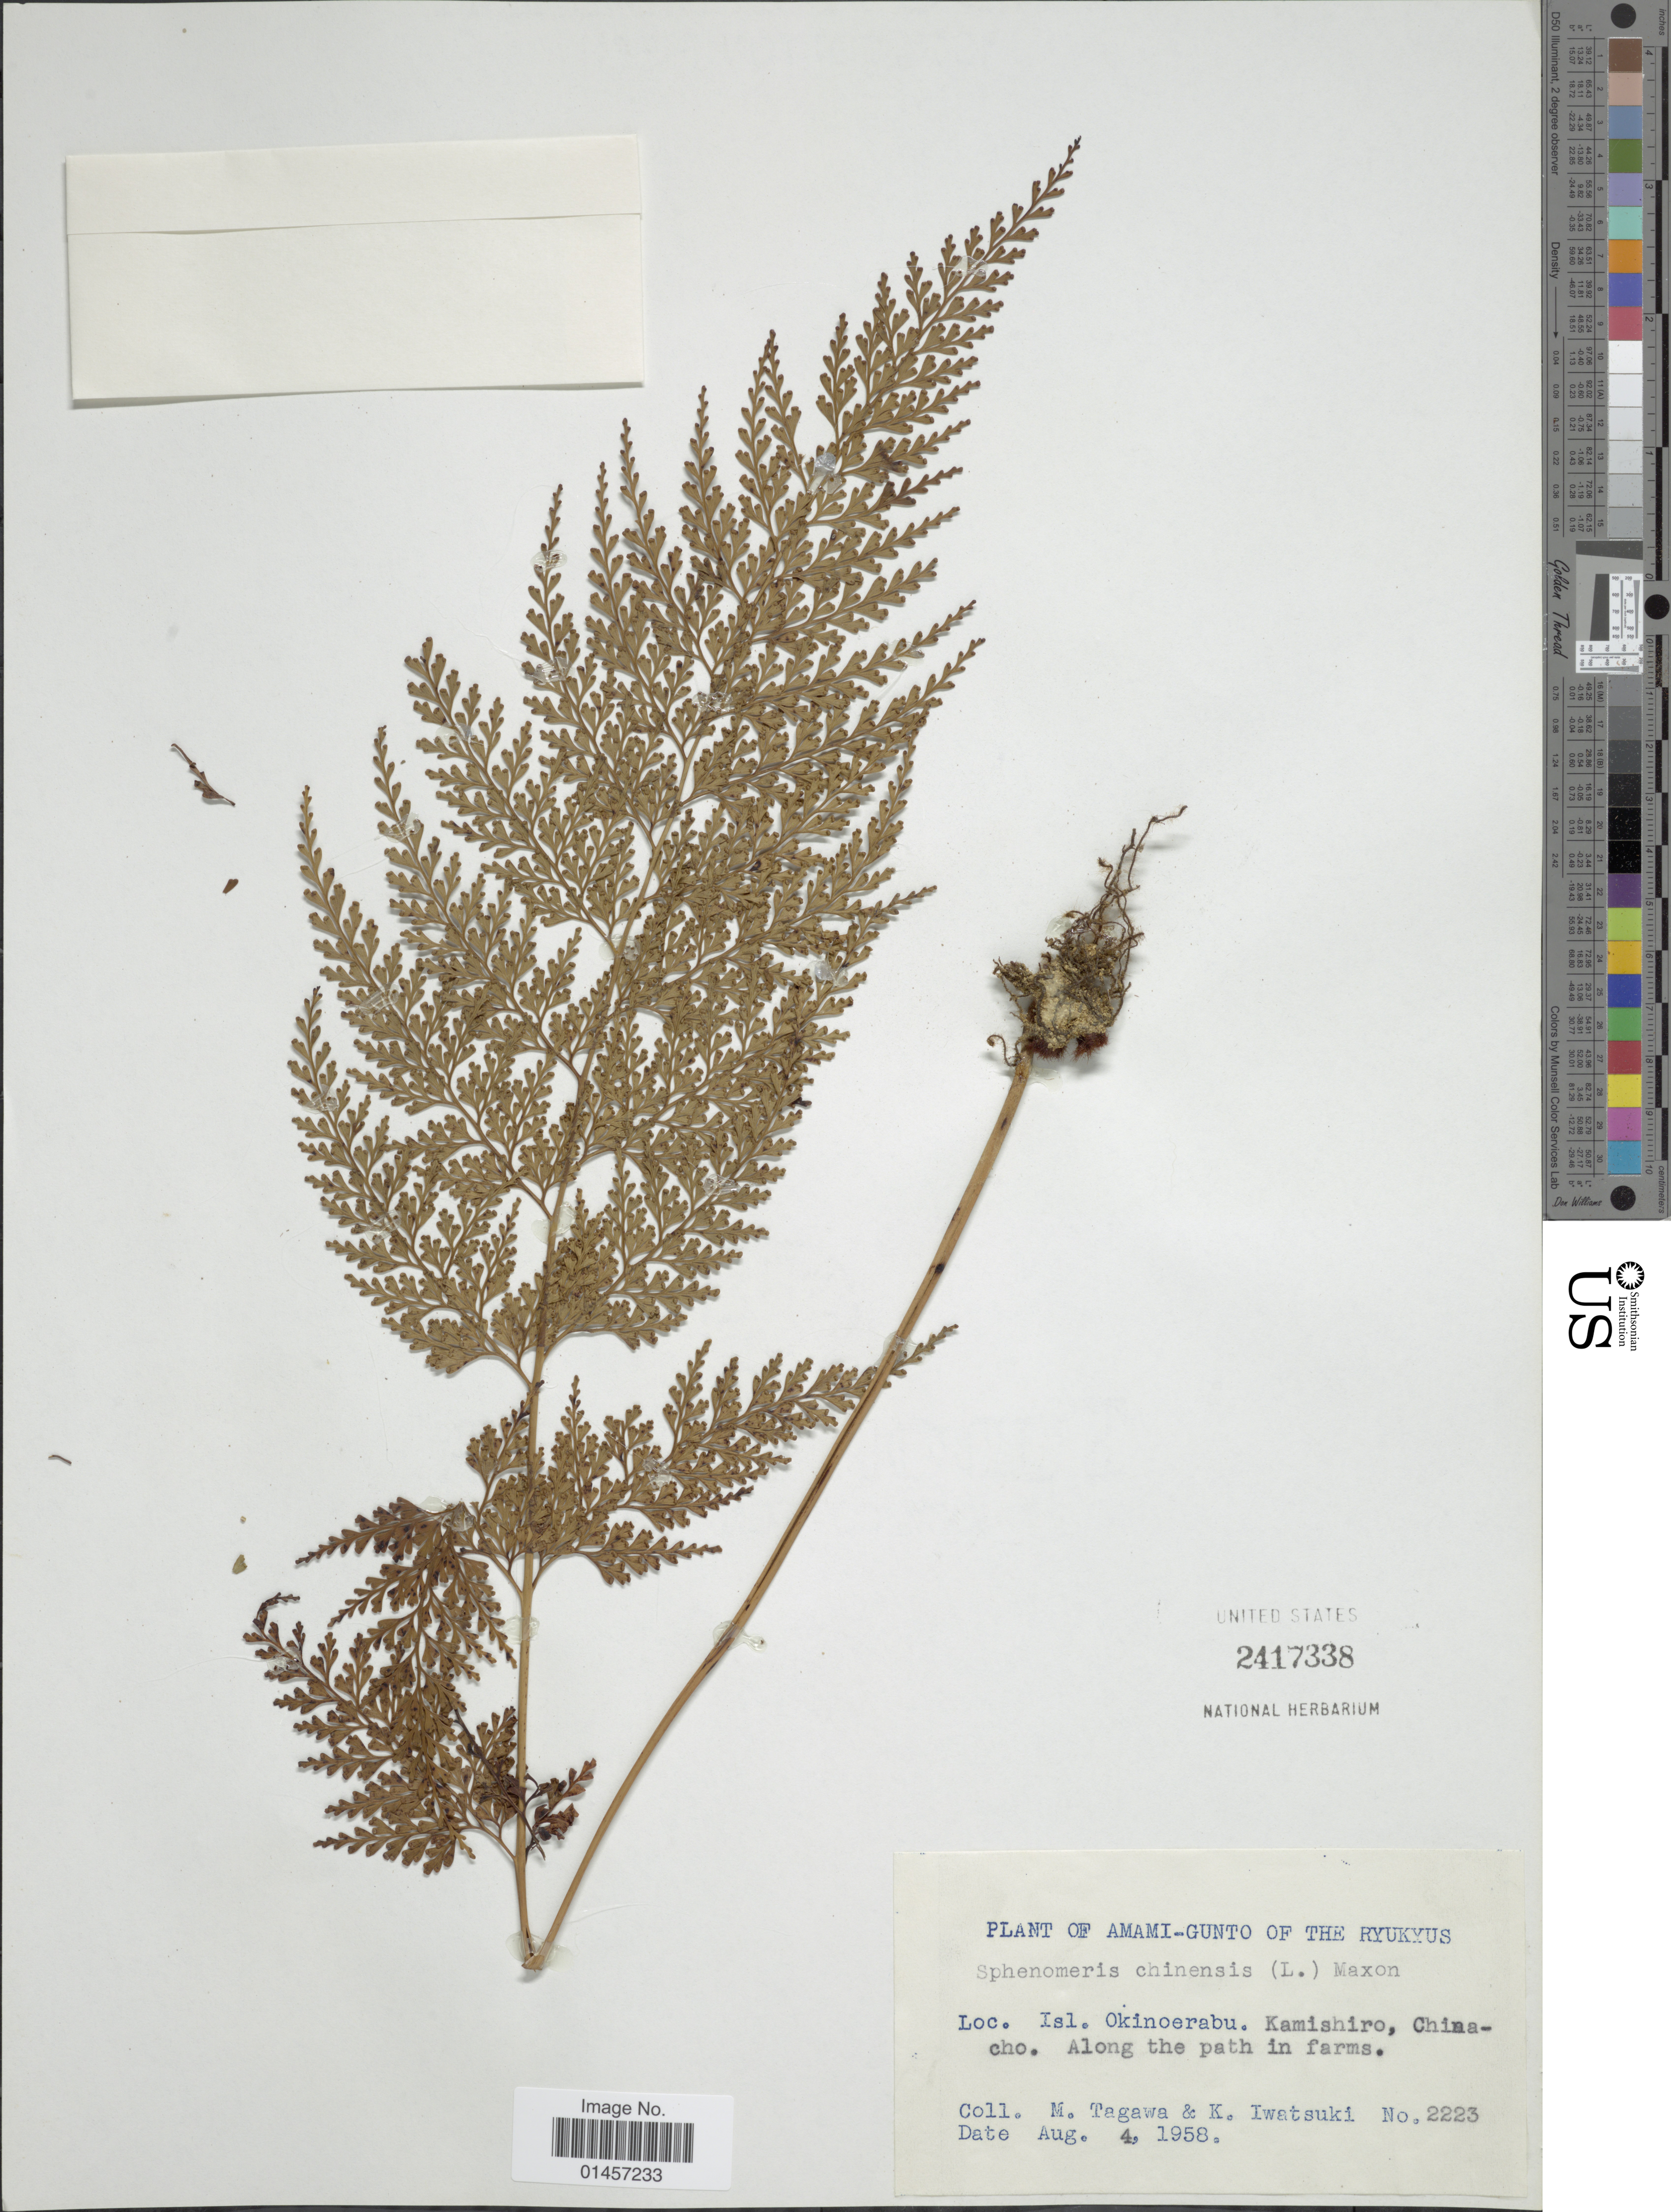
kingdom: Plantae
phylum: Tracheophyta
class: Polypodiopsida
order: Polypodiales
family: Lindsaeaceae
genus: Sphenomeris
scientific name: Sphenomeris chinensis var. chinensis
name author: (L.) Maxon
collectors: M. Tagawa & K. Iwatsuki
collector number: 2223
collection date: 1958-08-04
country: Japan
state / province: Okinawa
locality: Amami-Gunto of the Ryukyus, Isl. Okinoerabu, Kamishiro, Chiaacho, along the path in farms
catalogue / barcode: US 2417338